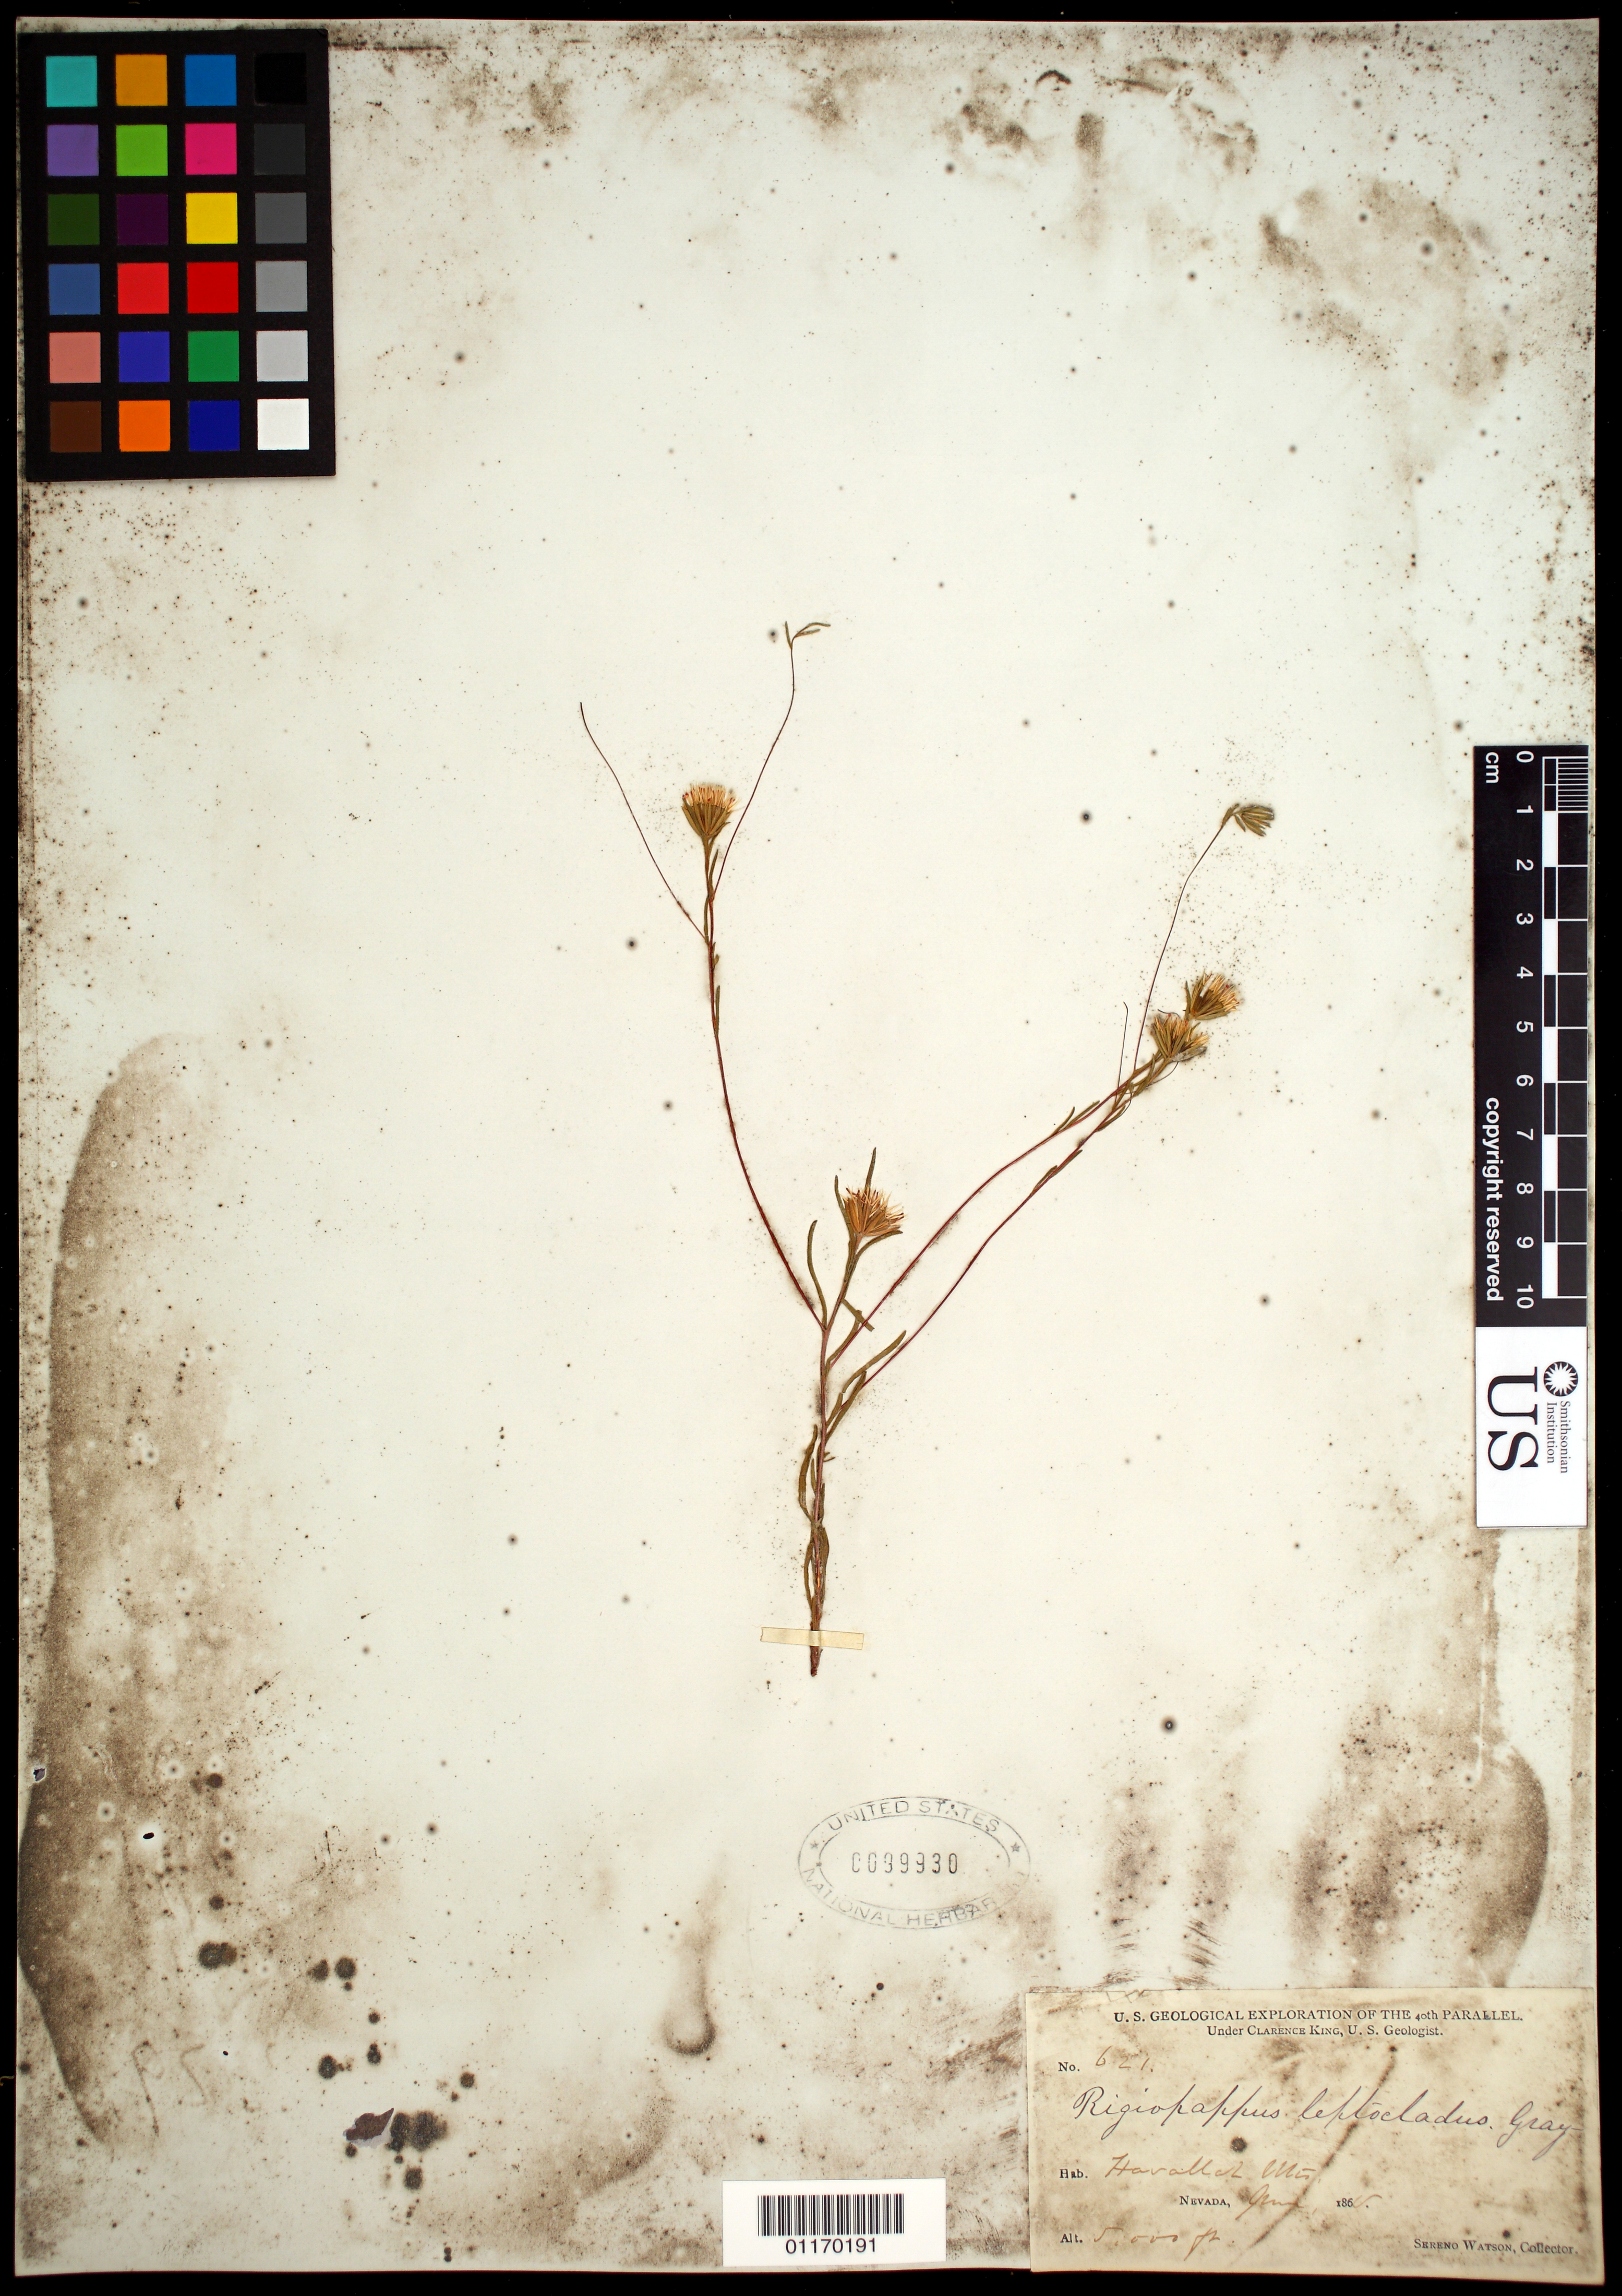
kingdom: Plantae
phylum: Tracheophyta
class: Magnoliopsida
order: Asterales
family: Asteraceae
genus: Rigiopappus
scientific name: Rigiopappus leptocladus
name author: A. Gray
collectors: S. Watson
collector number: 621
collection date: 1868-06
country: United States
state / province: Nevada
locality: Havallah Mts.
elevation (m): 1524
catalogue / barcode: US 99930